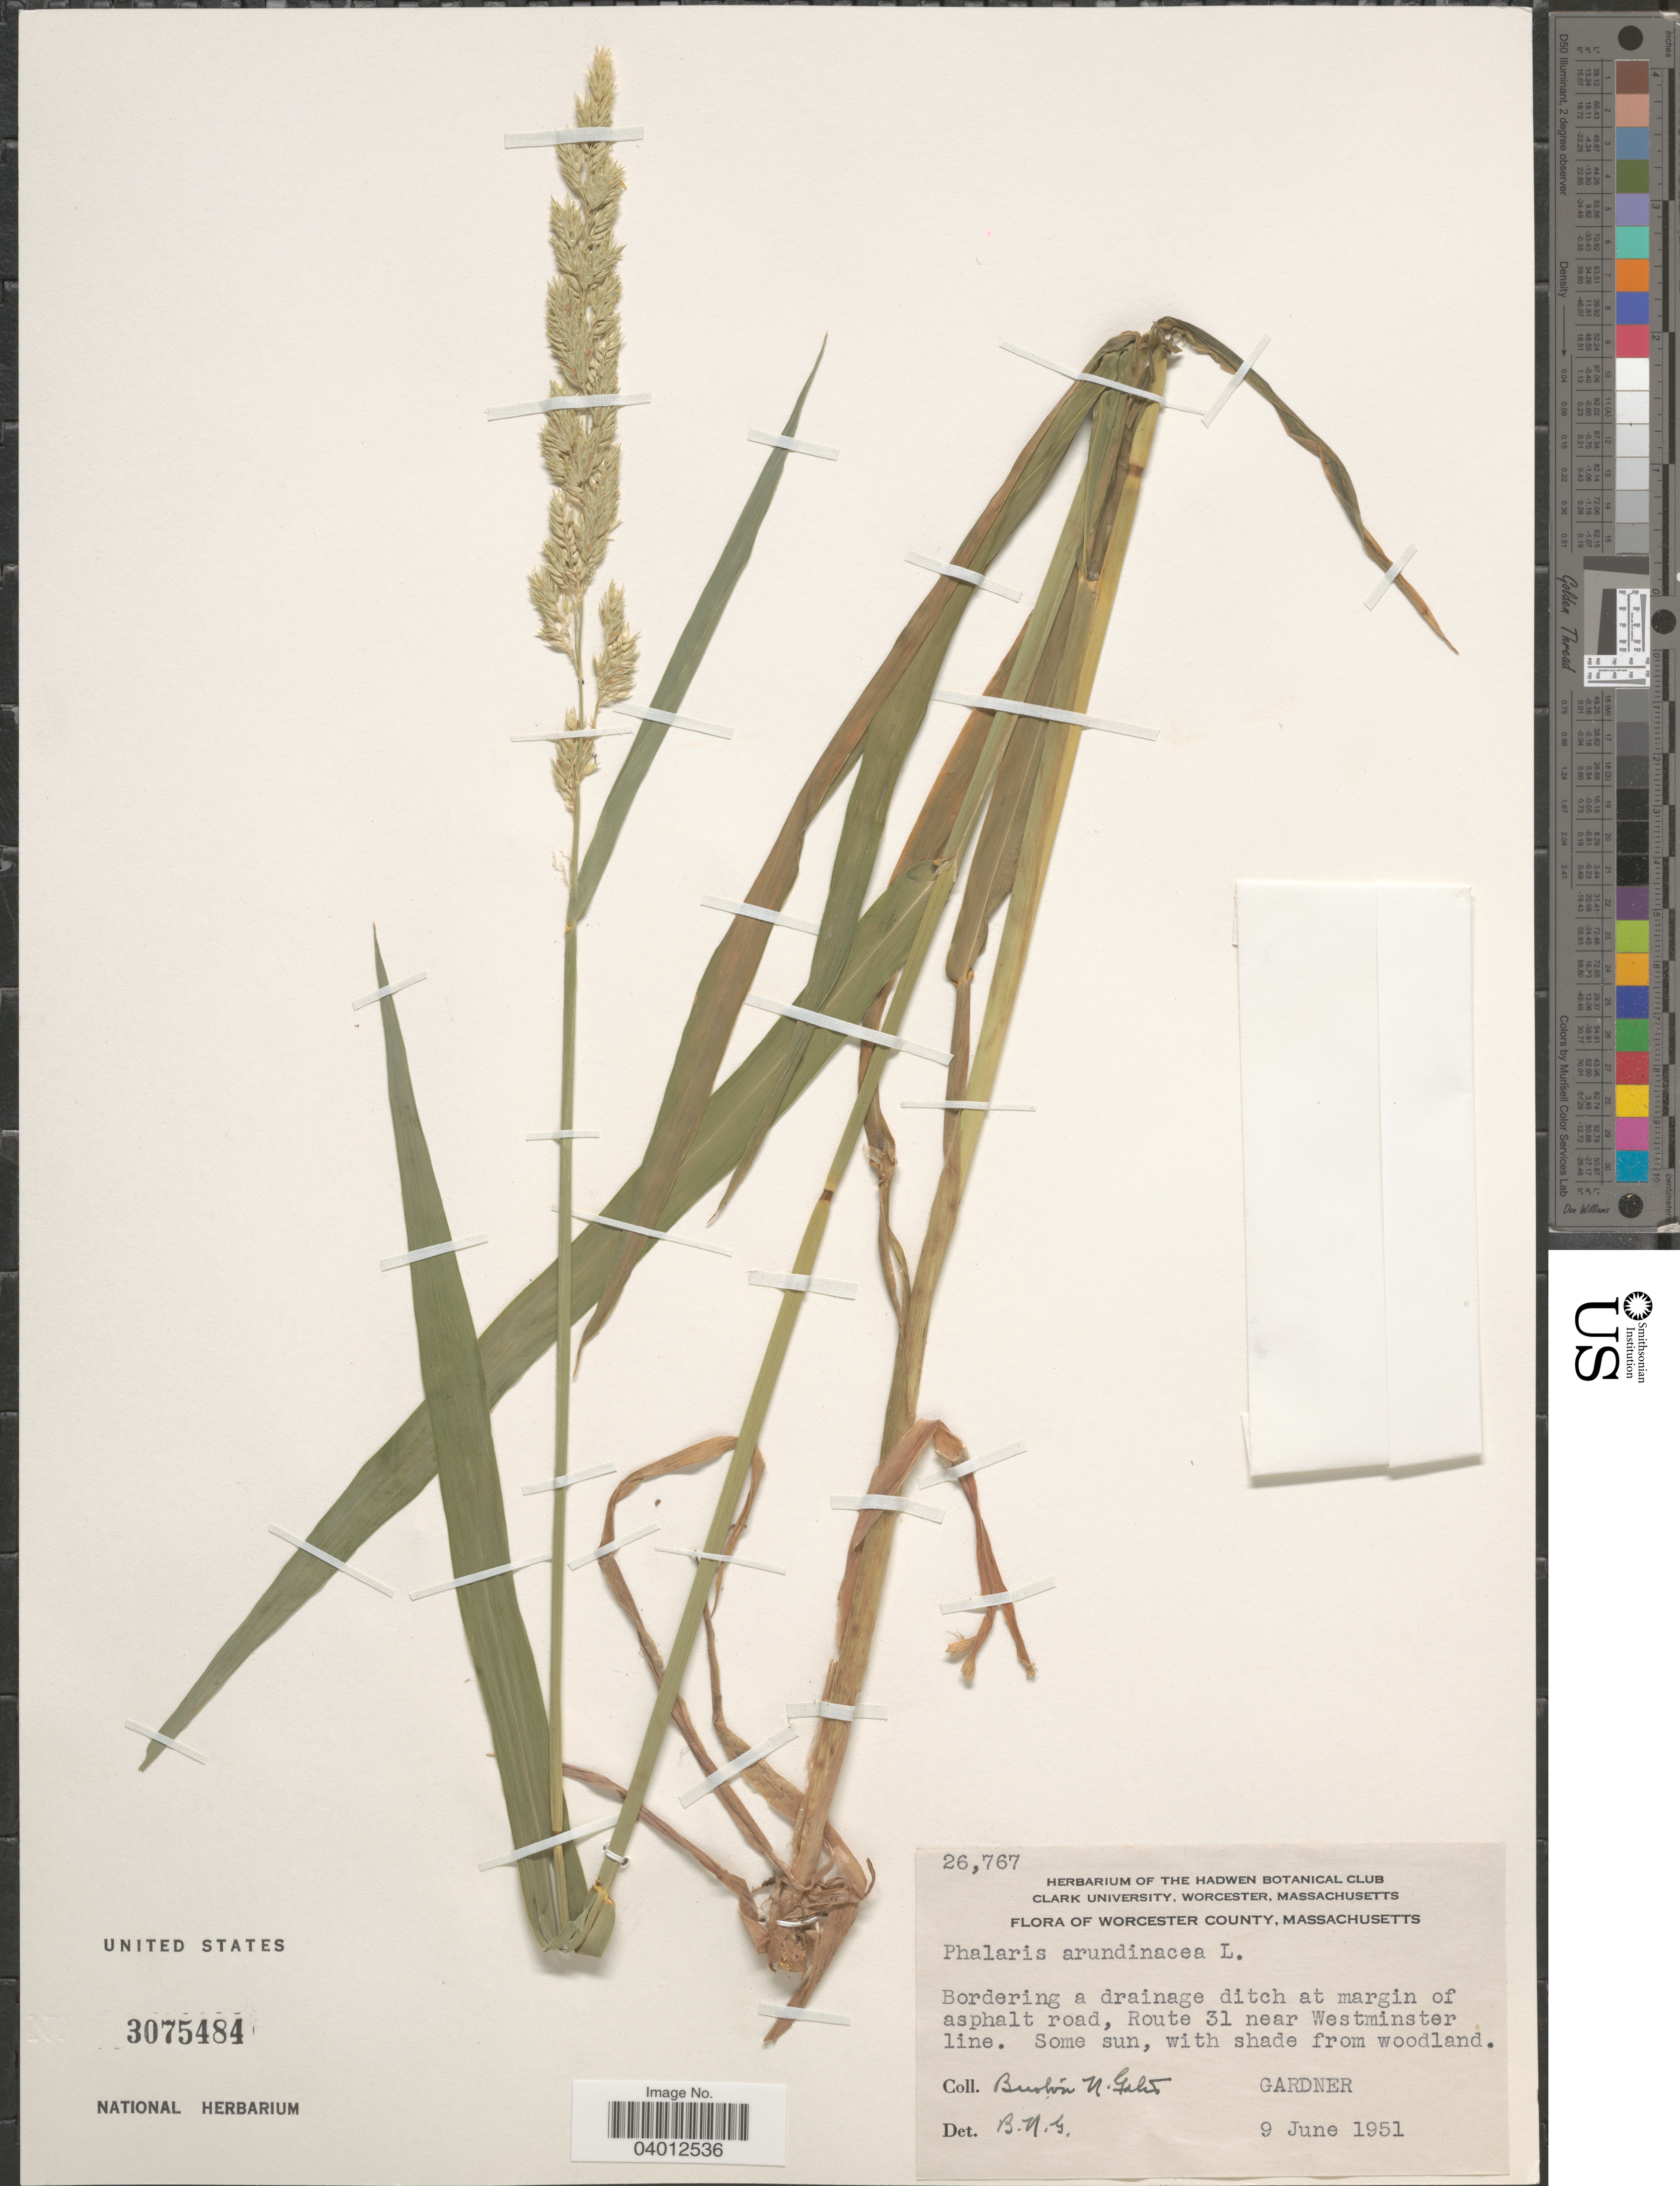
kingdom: Plantae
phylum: Tracheophyta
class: Liliopsida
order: Poales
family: Poaceae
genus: Phalaris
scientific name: Phalaris arundinacea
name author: L.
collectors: B. N. Gates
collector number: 26767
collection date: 1951-06-09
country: United States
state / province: Massachusetts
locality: Worcester County. Bordering a drainage ditch at margin of asphalt road, Route 31 near Westminster line. Gardner.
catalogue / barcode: US 3075484